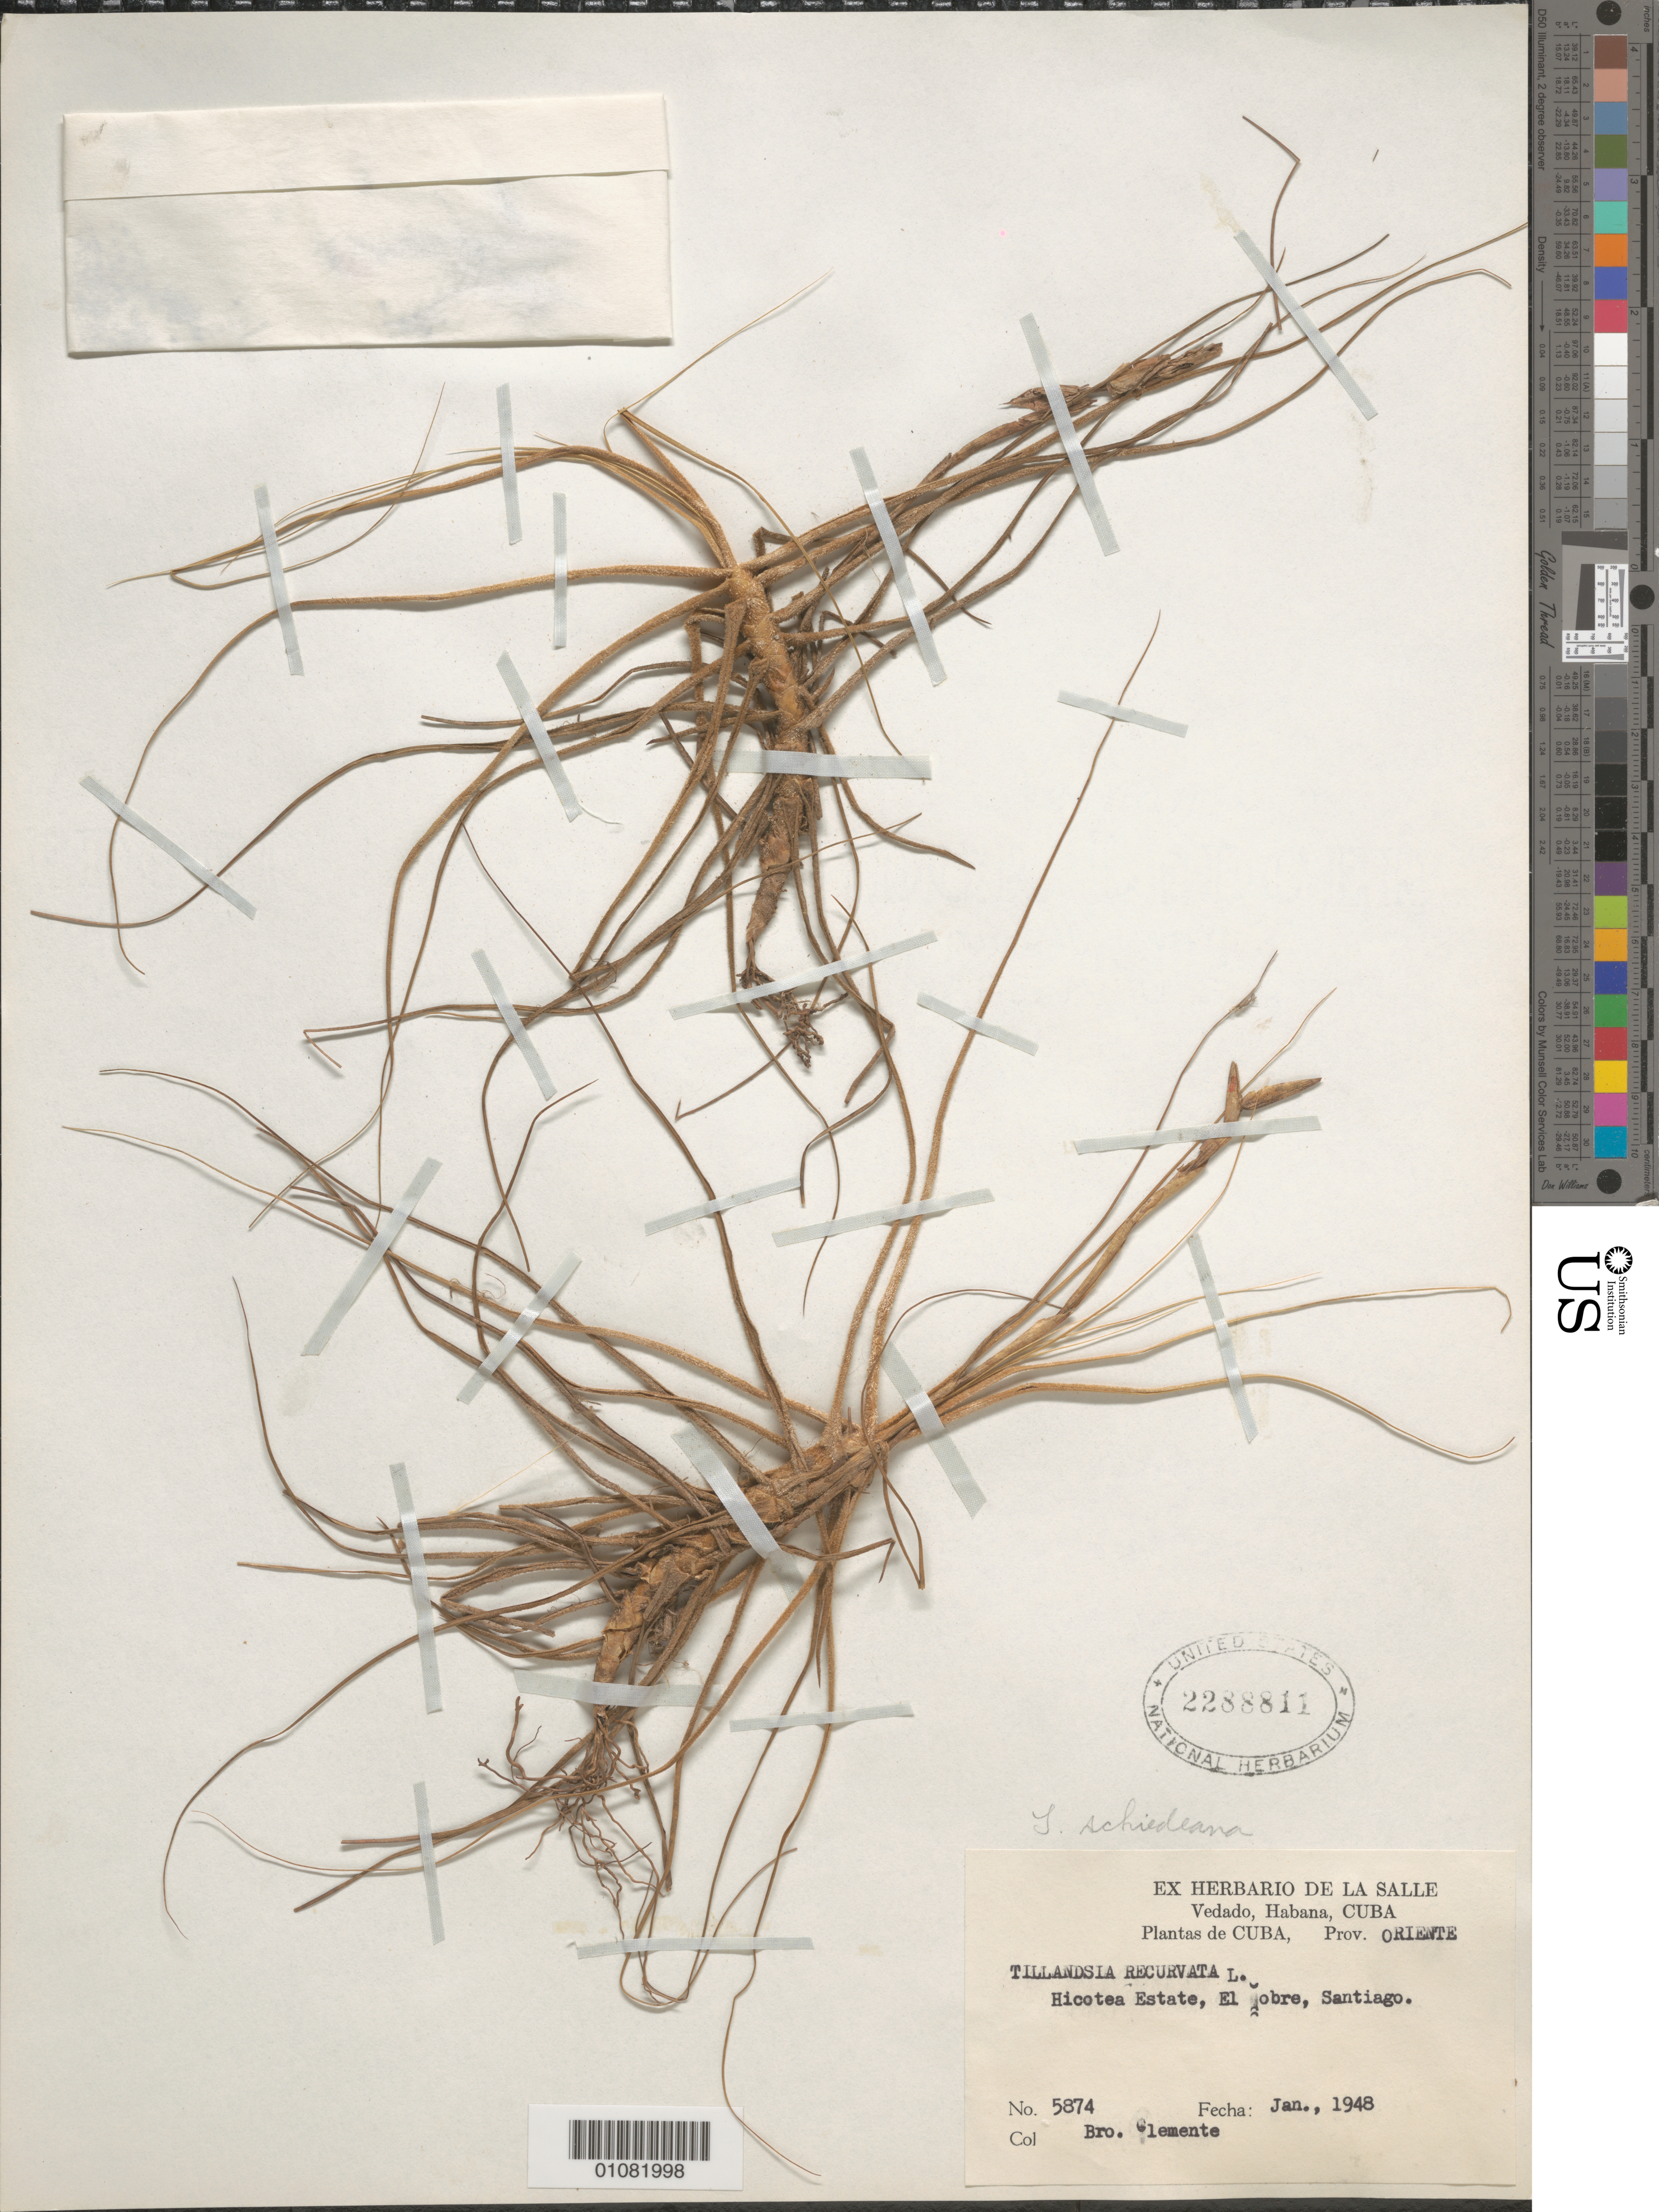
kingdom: Plantae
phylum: Tracheophyta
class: Liliopsida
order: Poales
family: Bromeliaceae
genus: Tillandsia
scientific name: Tillandsia schiedeana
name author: Steud.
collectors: Bro. Clemente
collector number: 5874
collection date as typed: Jan 1948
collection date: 1948-01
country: Cuba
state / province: Santiago de Cuba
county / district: Municipio de Santiago de Cuba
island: Cuba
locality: Oriente: Hicotea Estate, El Cobre, Santiago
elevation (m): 136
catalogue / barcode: US 2288811